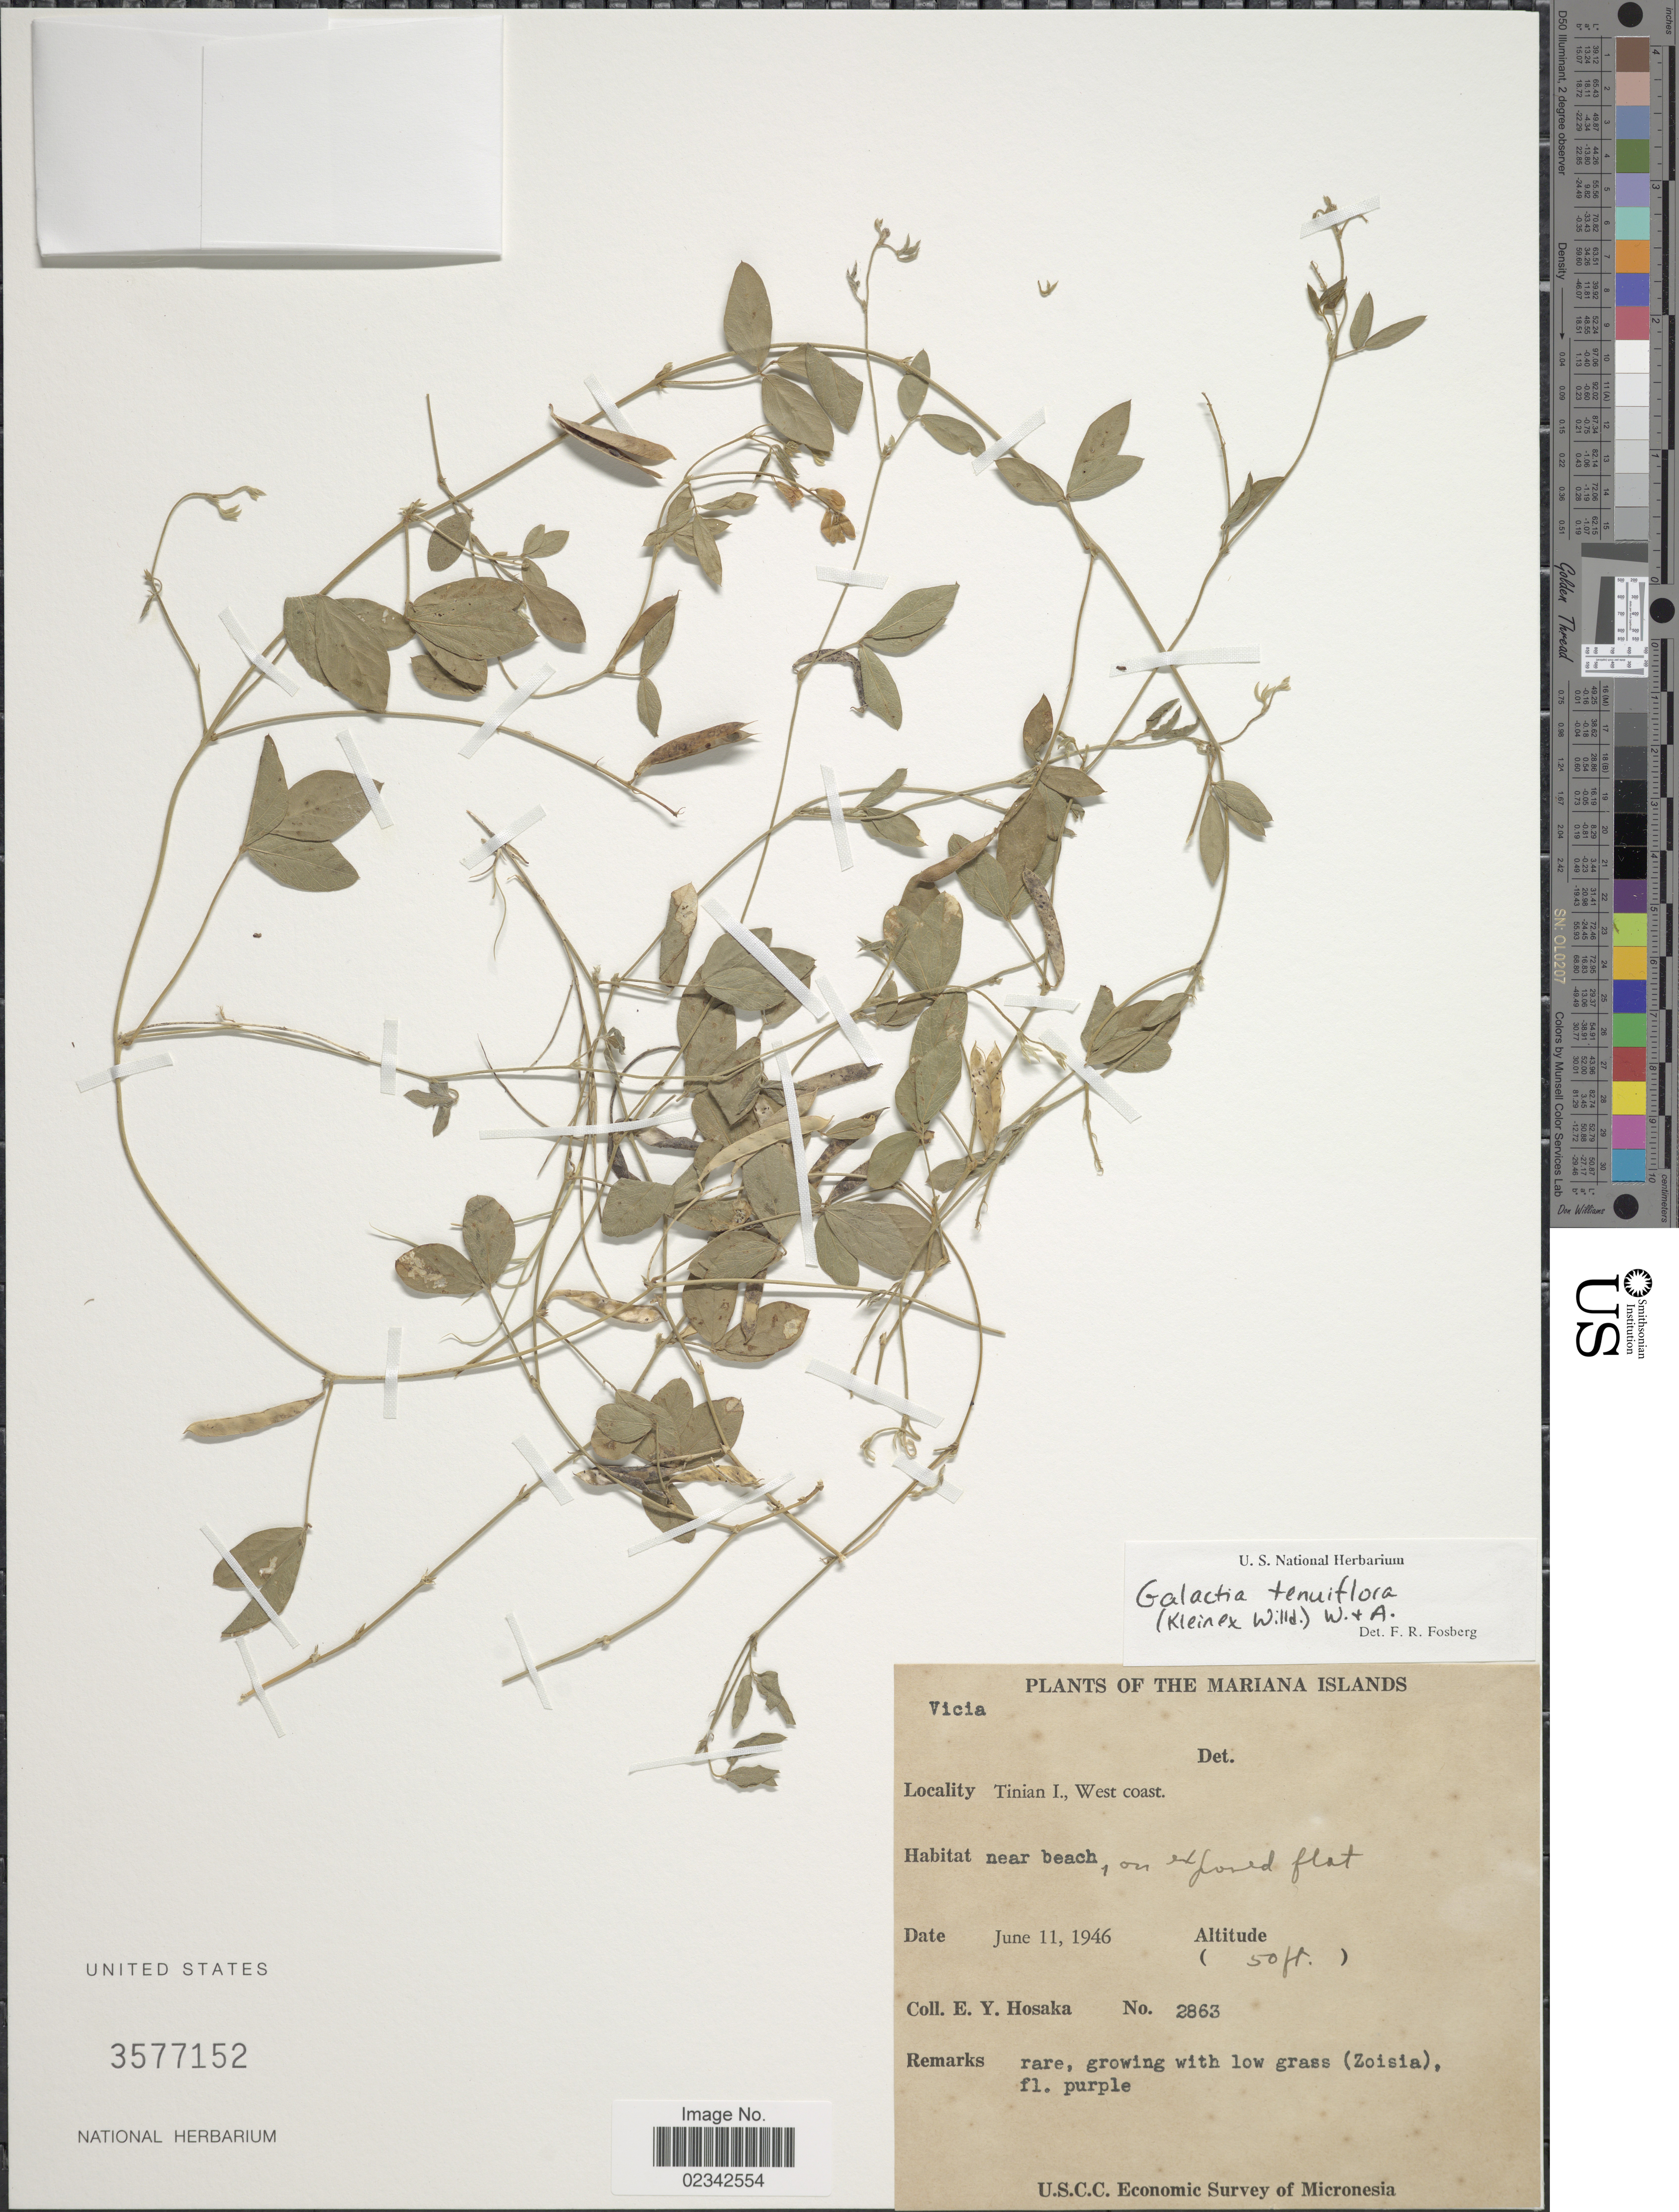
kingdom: Plantae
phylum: Tracheophyta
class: Magnoliopsida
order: Fabales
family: Fabaceae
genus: Galactia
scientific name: Galactia tenuiflora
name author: (J.G. Klein ex Willd.) Wight & Arn.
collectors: E. Y. Hosaka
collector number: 2863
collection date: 1946-06-11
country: Northern Mariana Islands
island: Tinian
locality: Tinian I., west coast, near beach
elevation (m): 15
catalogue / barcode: US 3577152